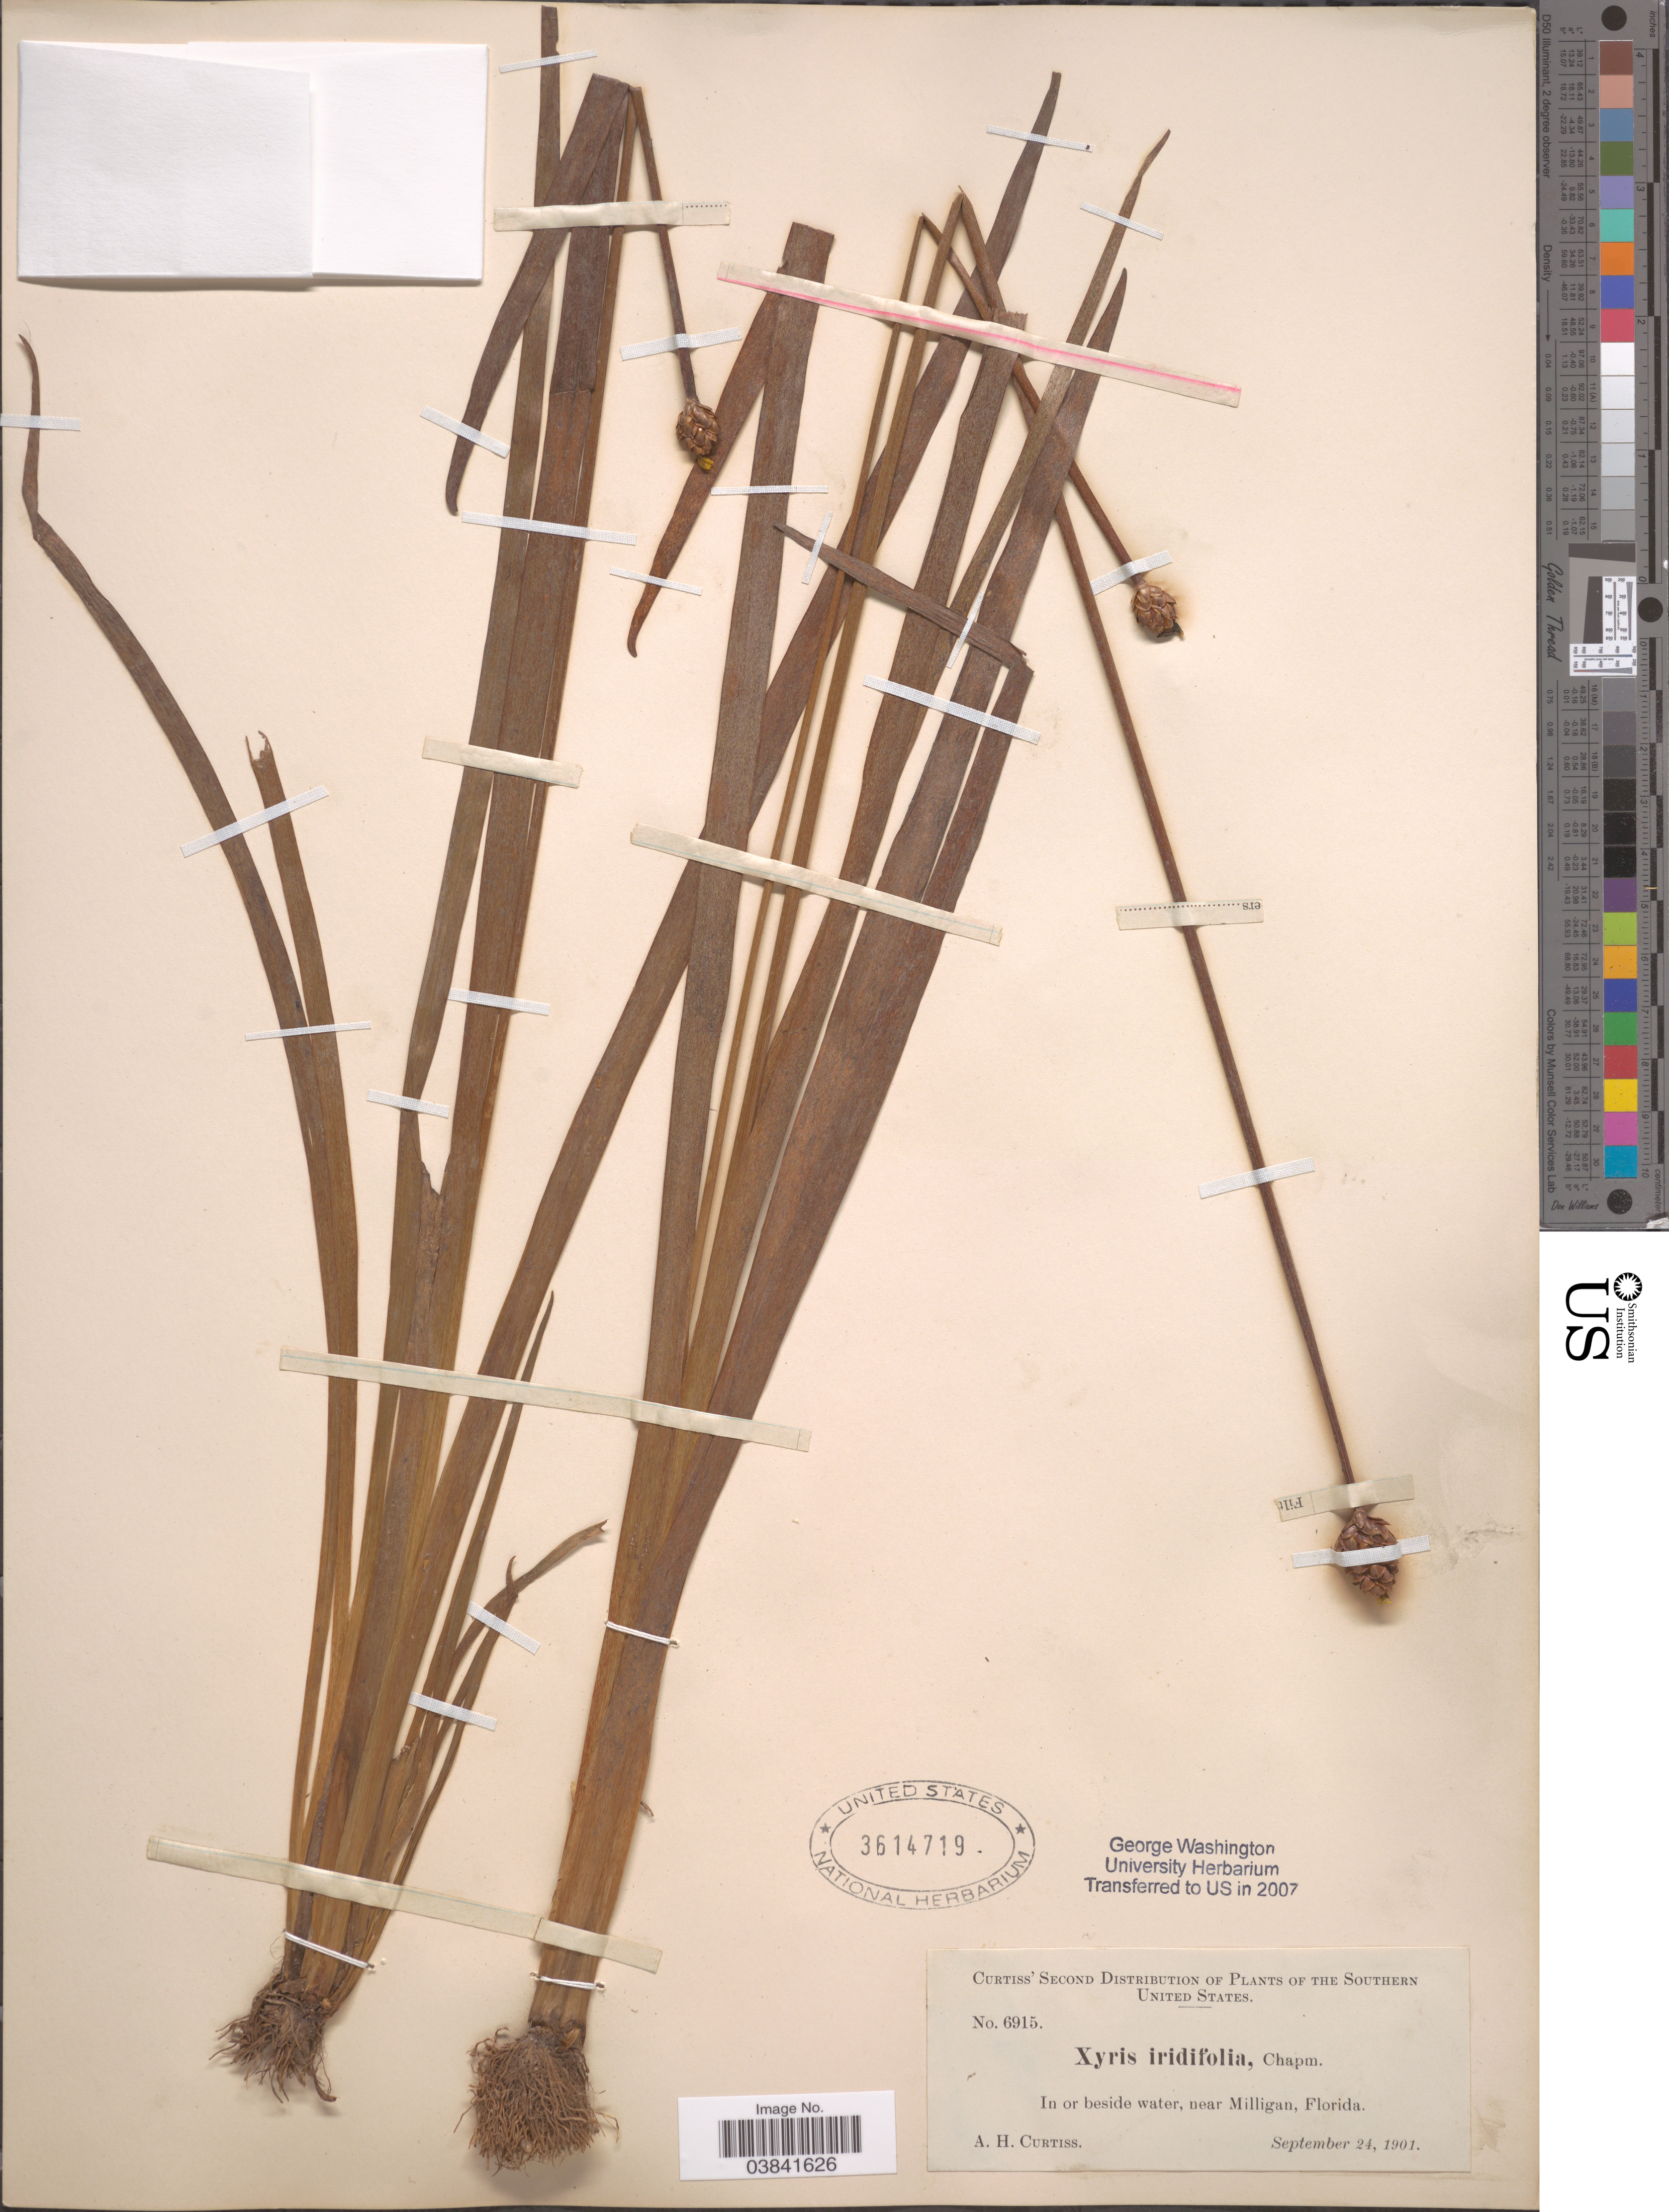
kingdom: Plantae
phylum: Tracheophyta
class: Liliopsida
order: Poales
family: Xyridaceae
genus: Xyris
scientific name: Xyris iridifolia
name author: Chapm.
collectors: A. H. Curtiss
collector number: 6915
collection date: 1901-09-24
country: United States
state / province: Florida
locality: Southern United States. In or beside water, near Milligan.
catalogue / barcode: US 3614719